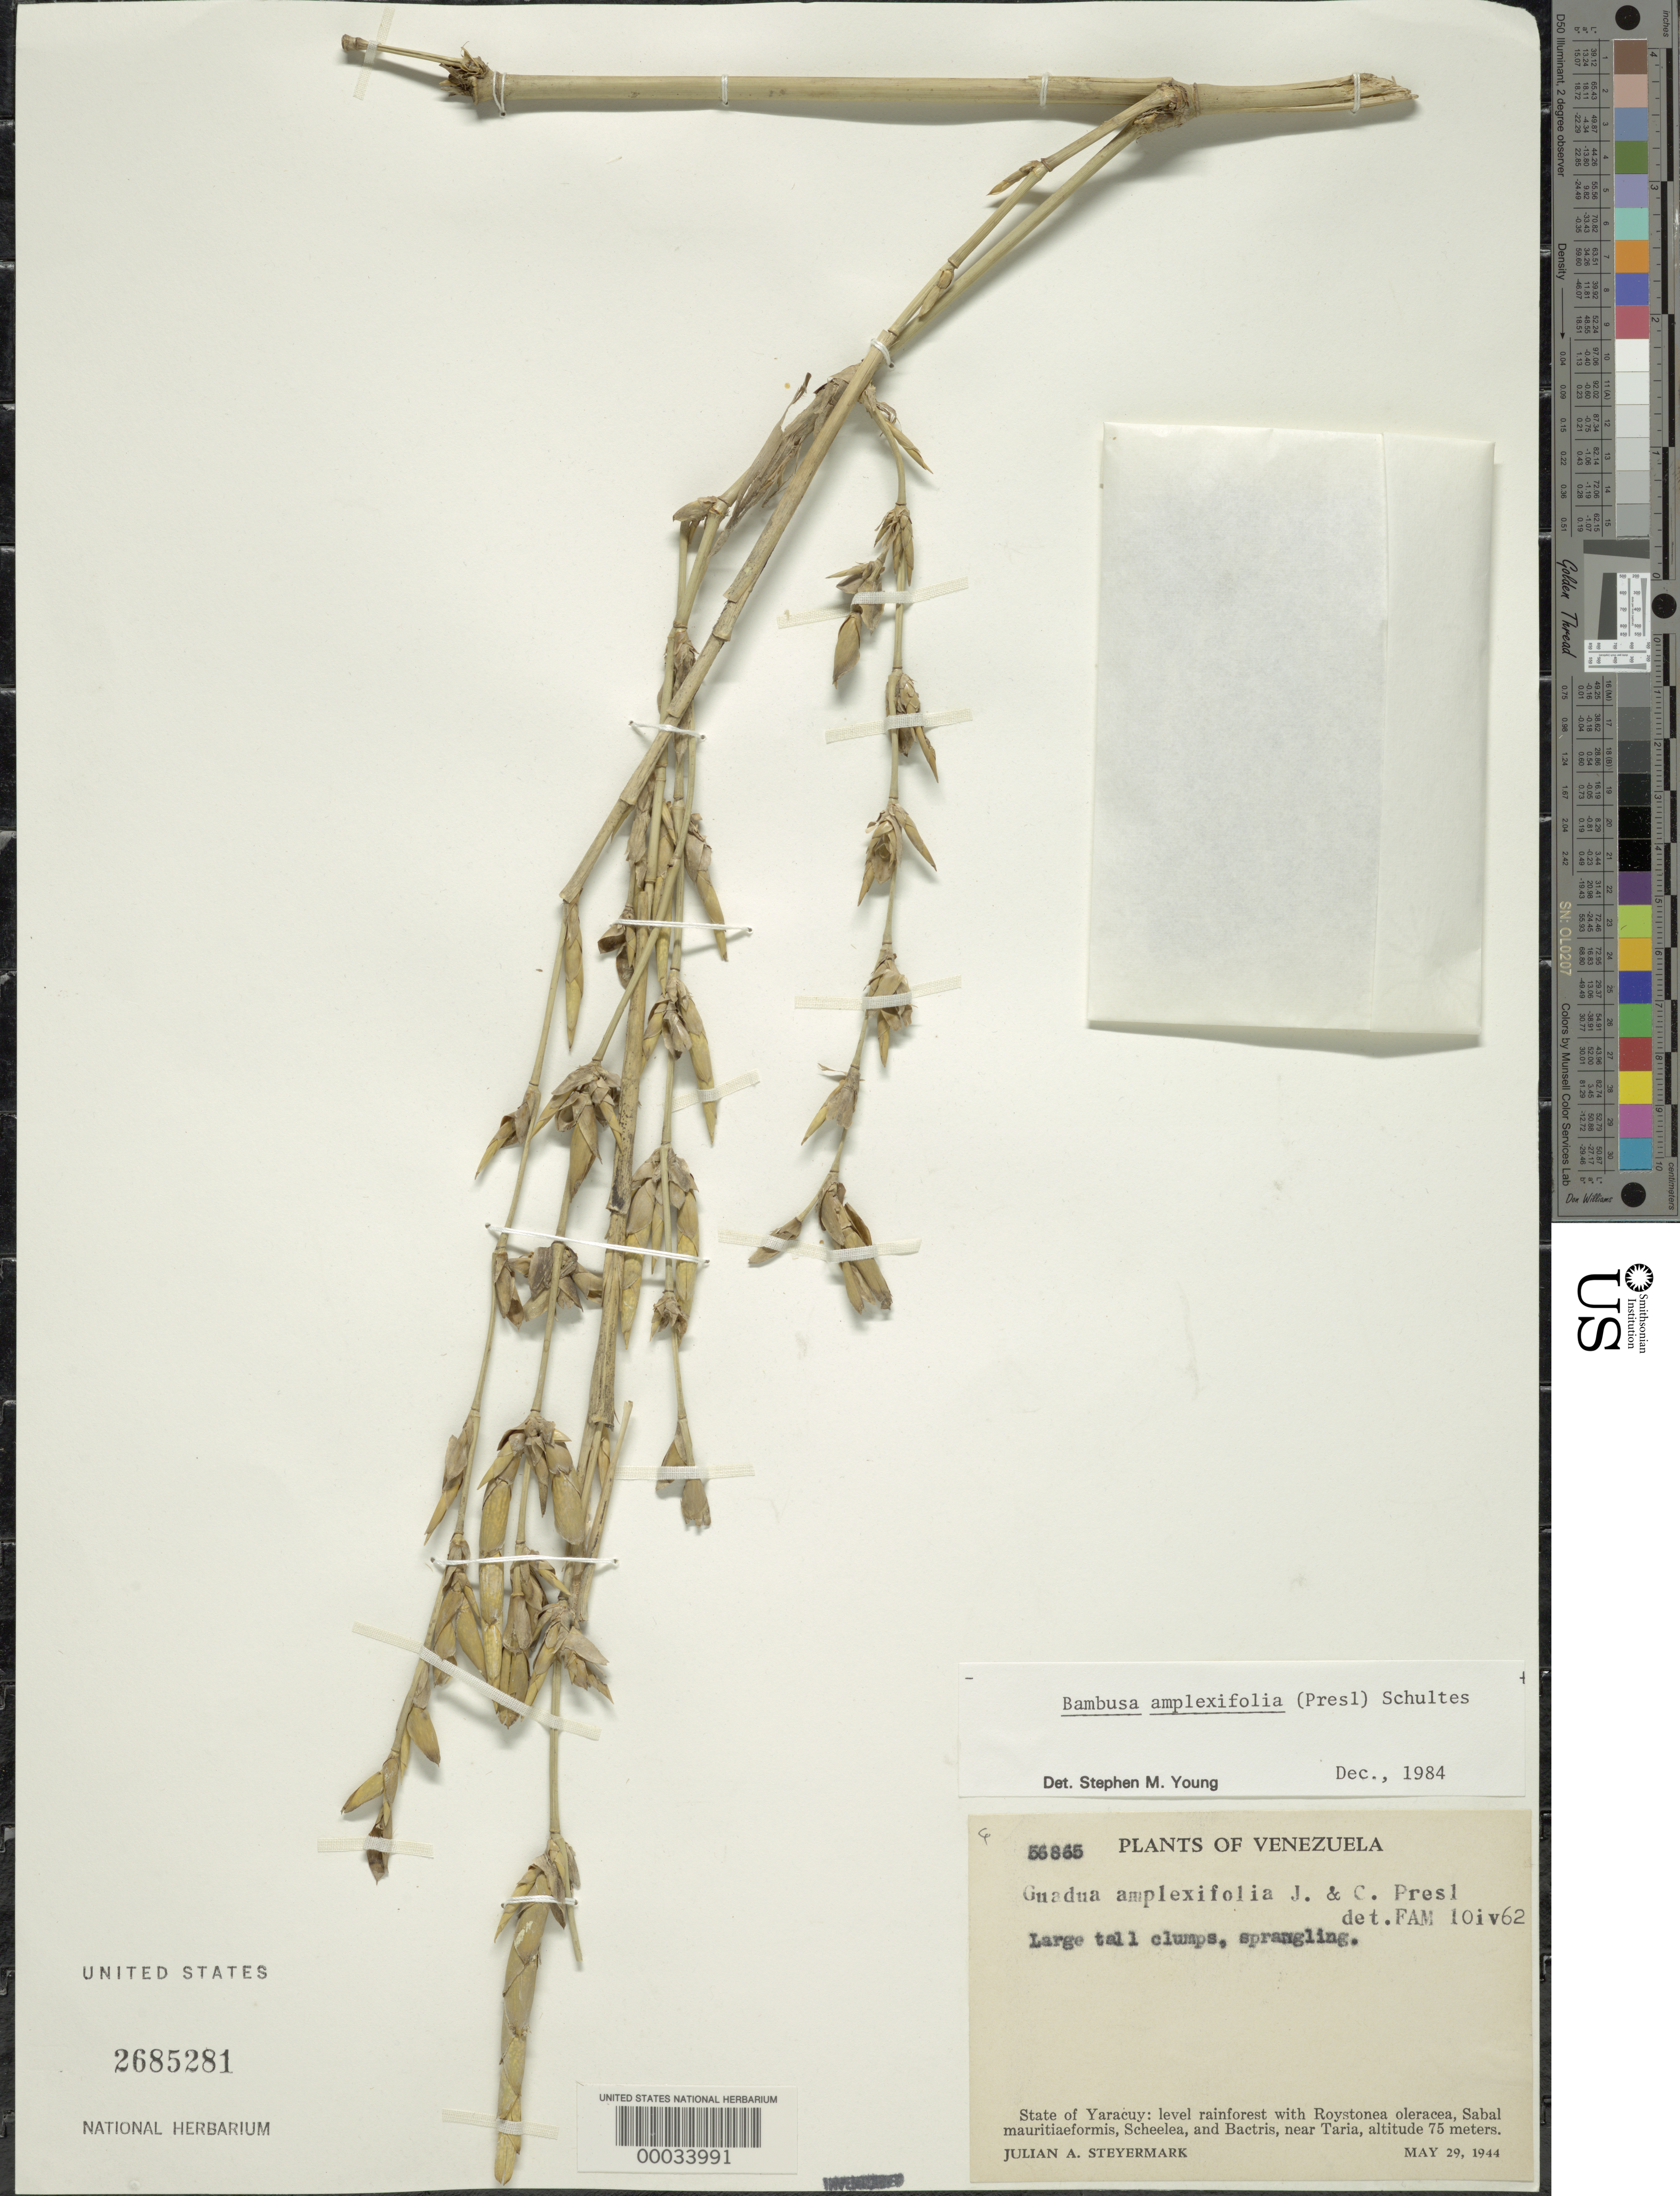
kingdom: Plantae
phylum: Tracheophyta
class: Liliopsida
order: Poales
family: Poaceae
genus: Guadua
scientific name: Guadua amplexifolia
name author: J. Presl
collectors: J. Steyermark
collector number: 56865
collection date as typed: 29 May 1944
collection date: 1944-05-29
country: Venezuela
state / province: Yaracuy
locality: Taria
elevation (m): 75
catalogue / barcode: US 2685281